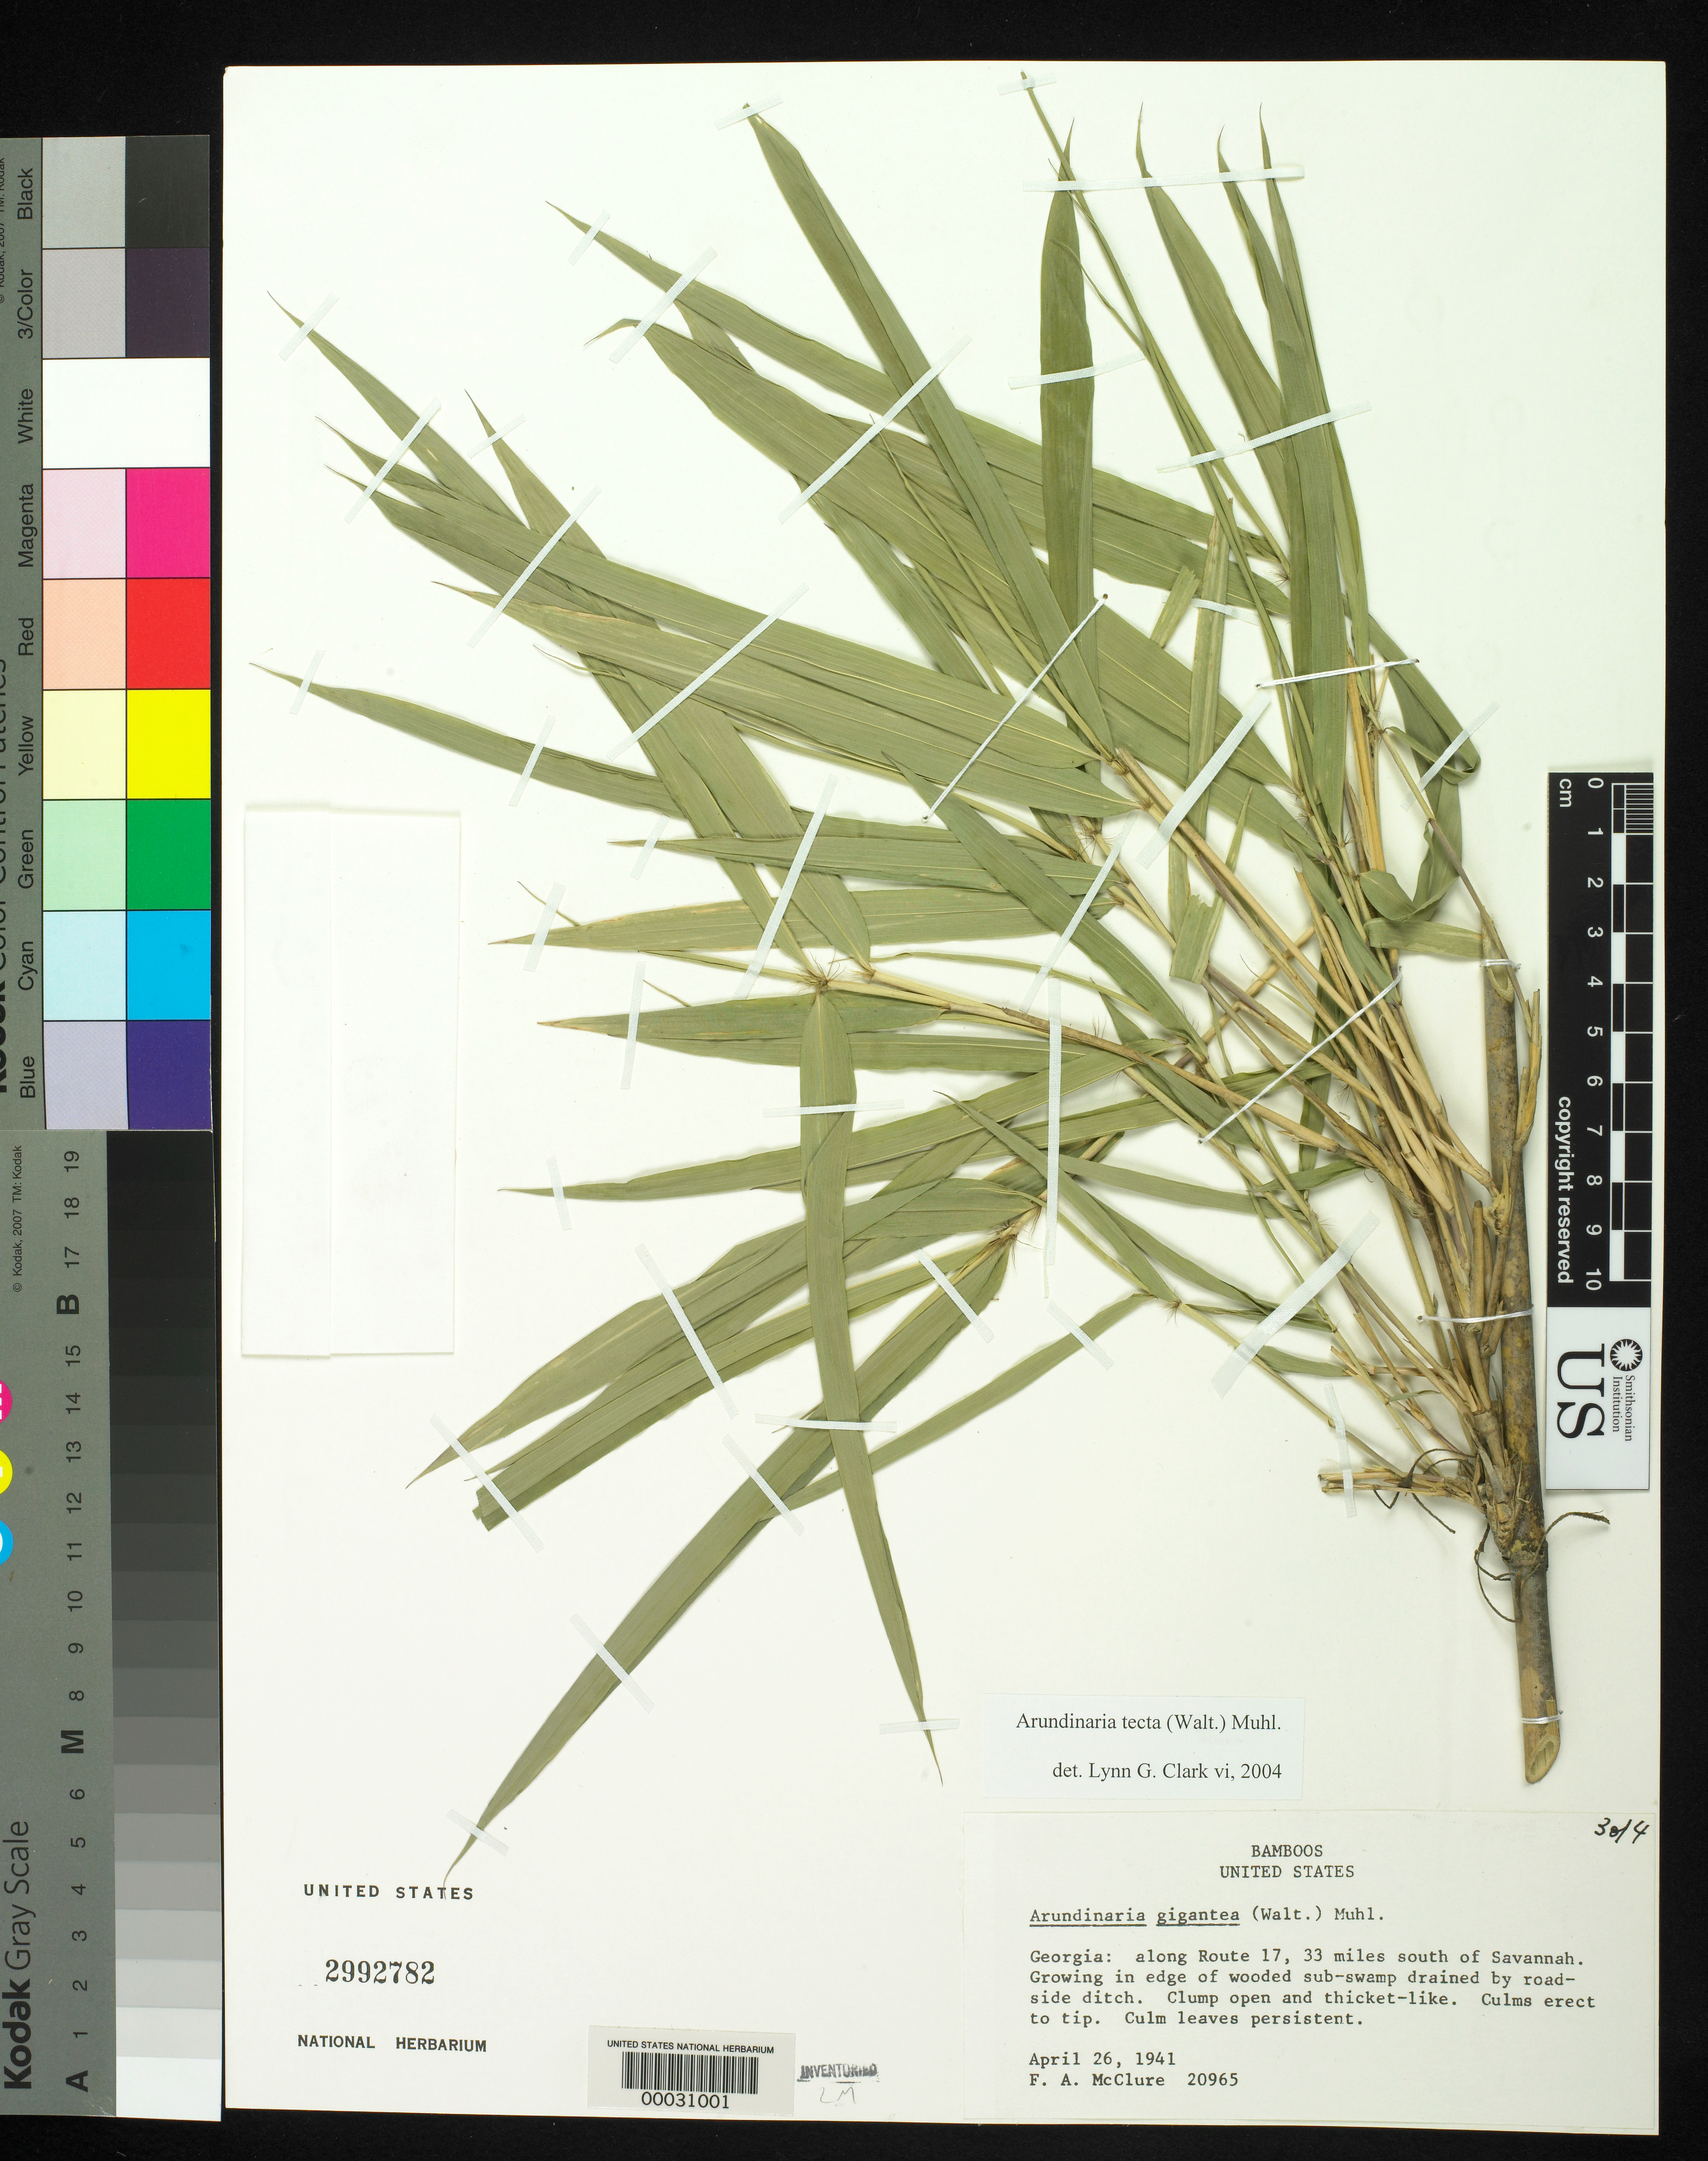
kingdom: Plantae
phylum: Tracheophyta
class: Liliopsida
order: Poales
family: Poaceae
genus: Arundinaria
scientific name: Arundinaria tecta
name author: (Walter) Muhl.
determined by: Clark, Lynn G., (ISC), Iowa State University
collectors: F. A. McClure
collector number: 20965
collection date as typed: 26 Apr 1941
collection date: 1941-04-26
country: United States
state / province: Georgia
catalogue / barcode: US 2992782